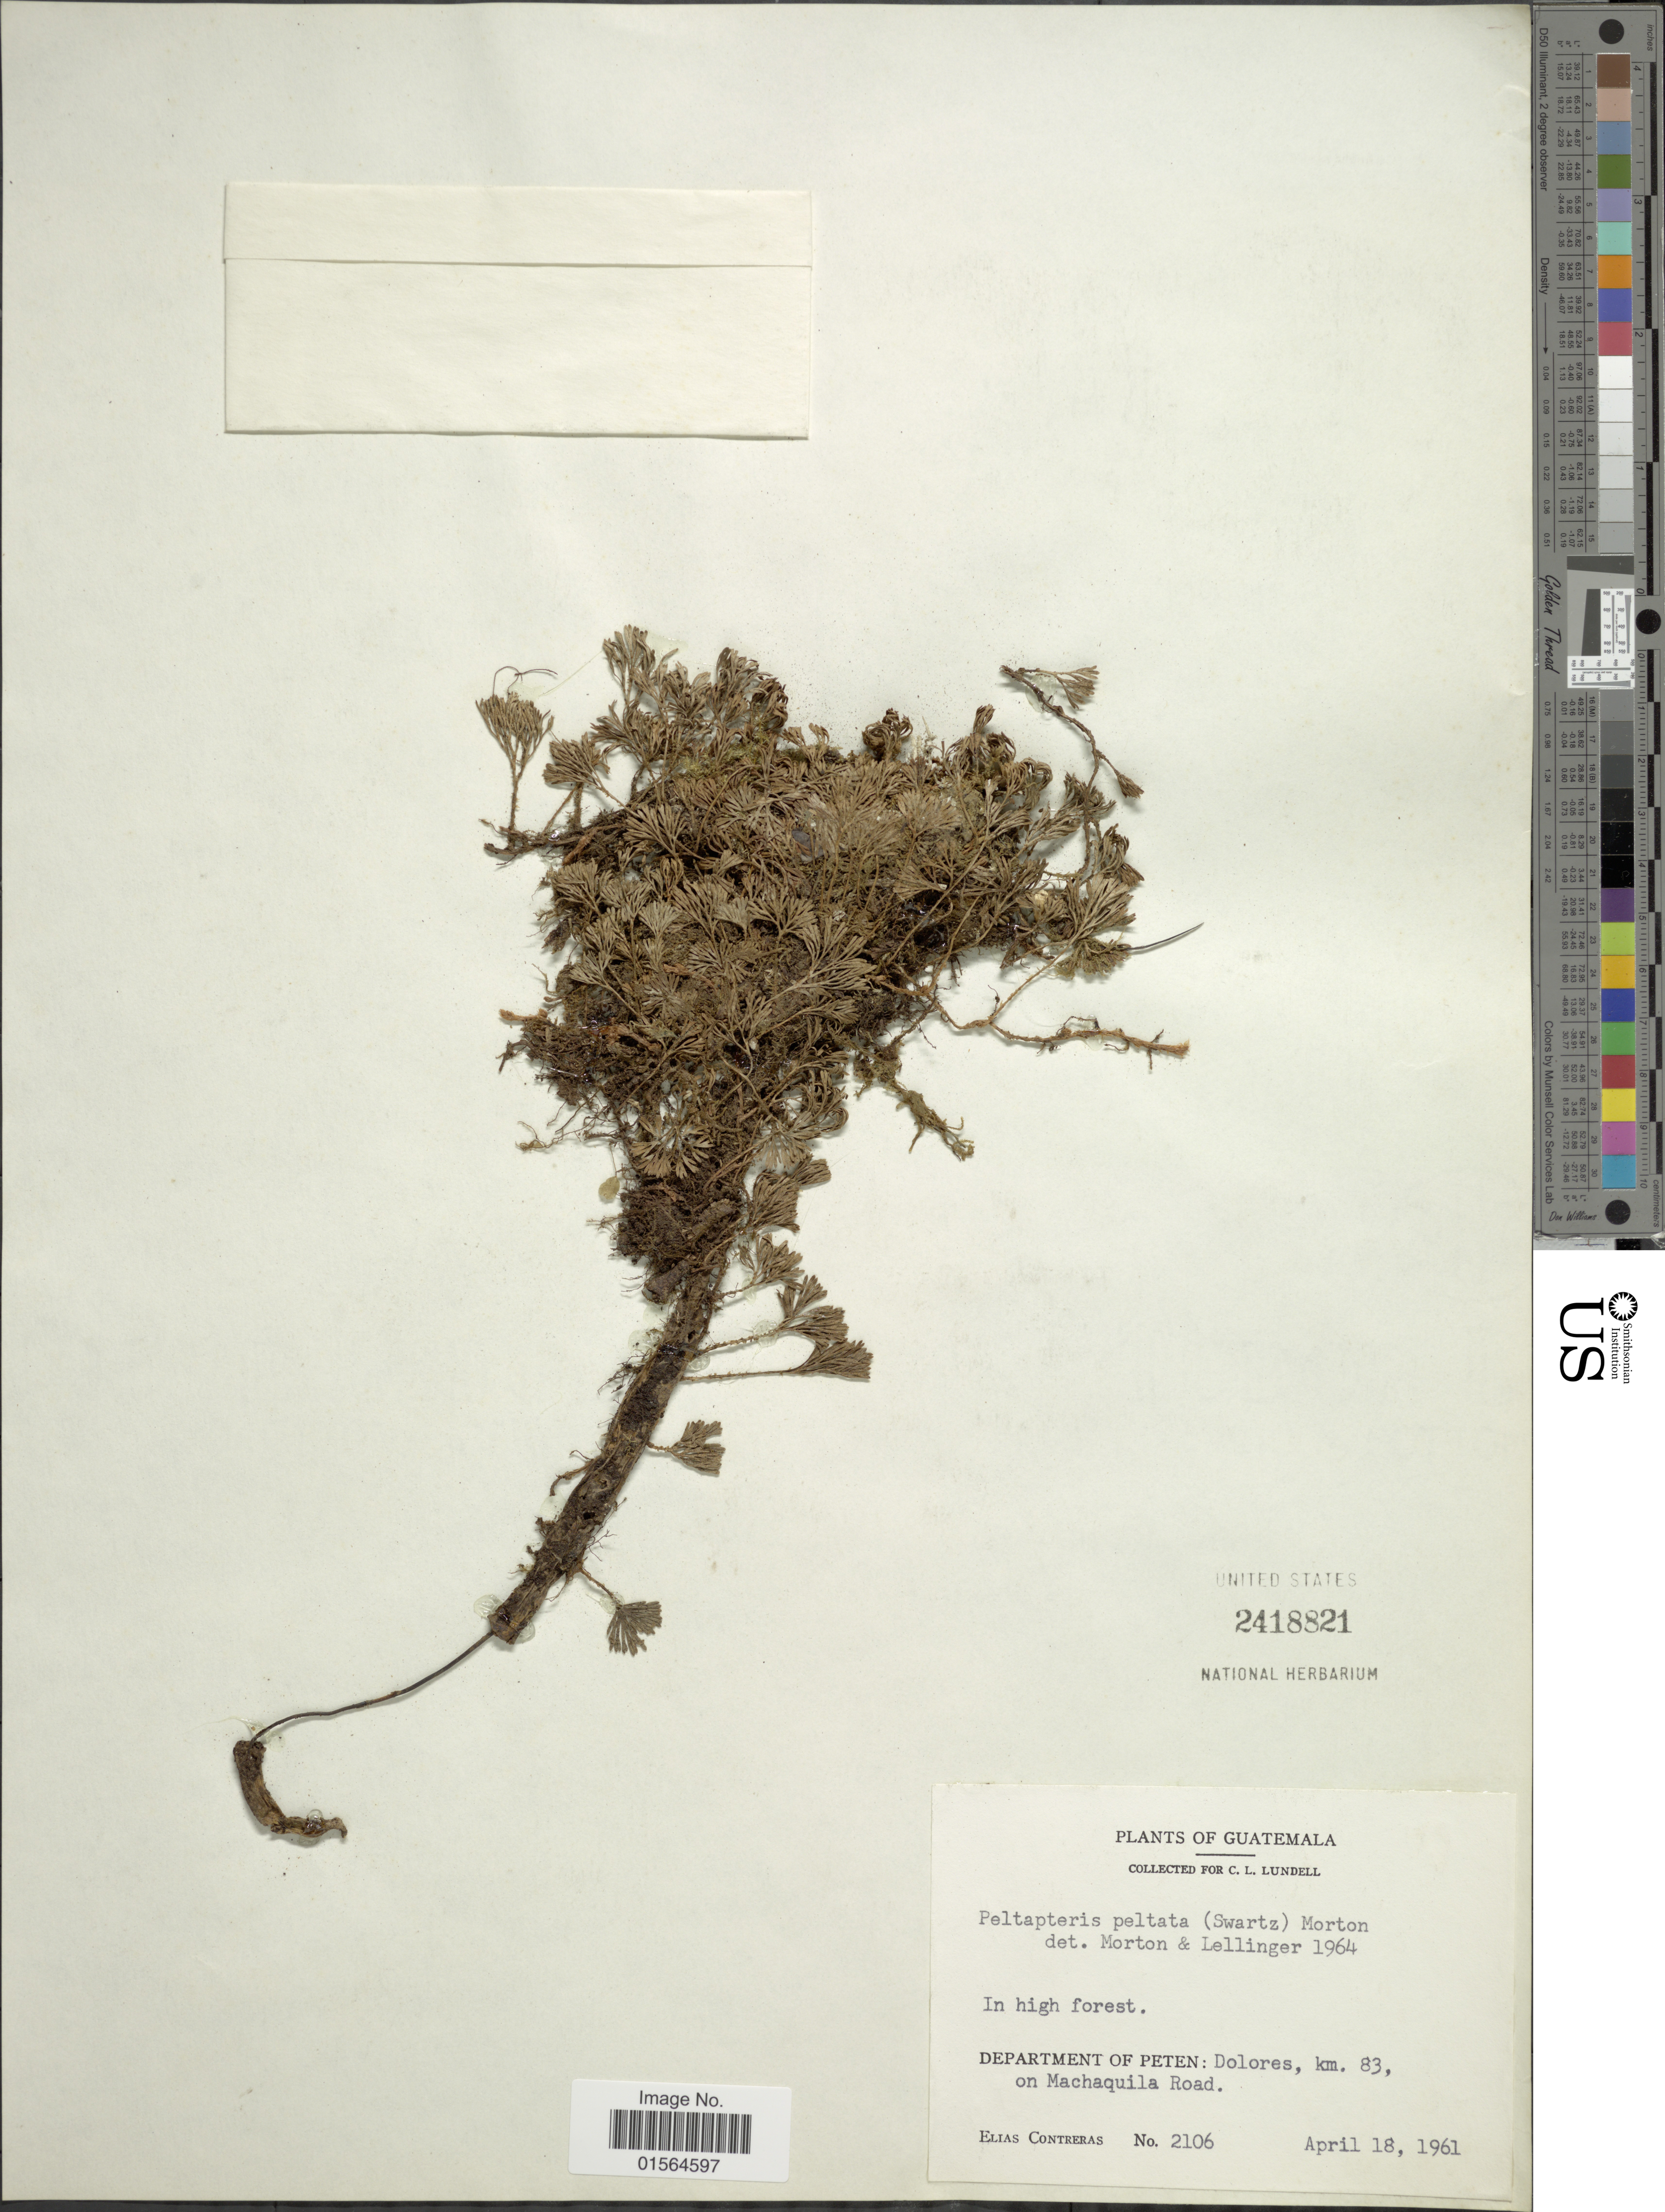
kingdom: Plantae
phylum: Tracheophyta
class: Polypodiopsida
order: Polypodiales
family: Dryopteridaceae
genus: Elaphoglossum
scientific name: Elaphoglossum peltatum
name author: (Sw.) Urb.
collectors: E. Contreras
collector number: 2106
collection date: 1961-04-18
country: Guatemala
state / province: El Petén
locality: Dolores, km. 83, on Machaquila Road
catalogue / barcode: US 2418821